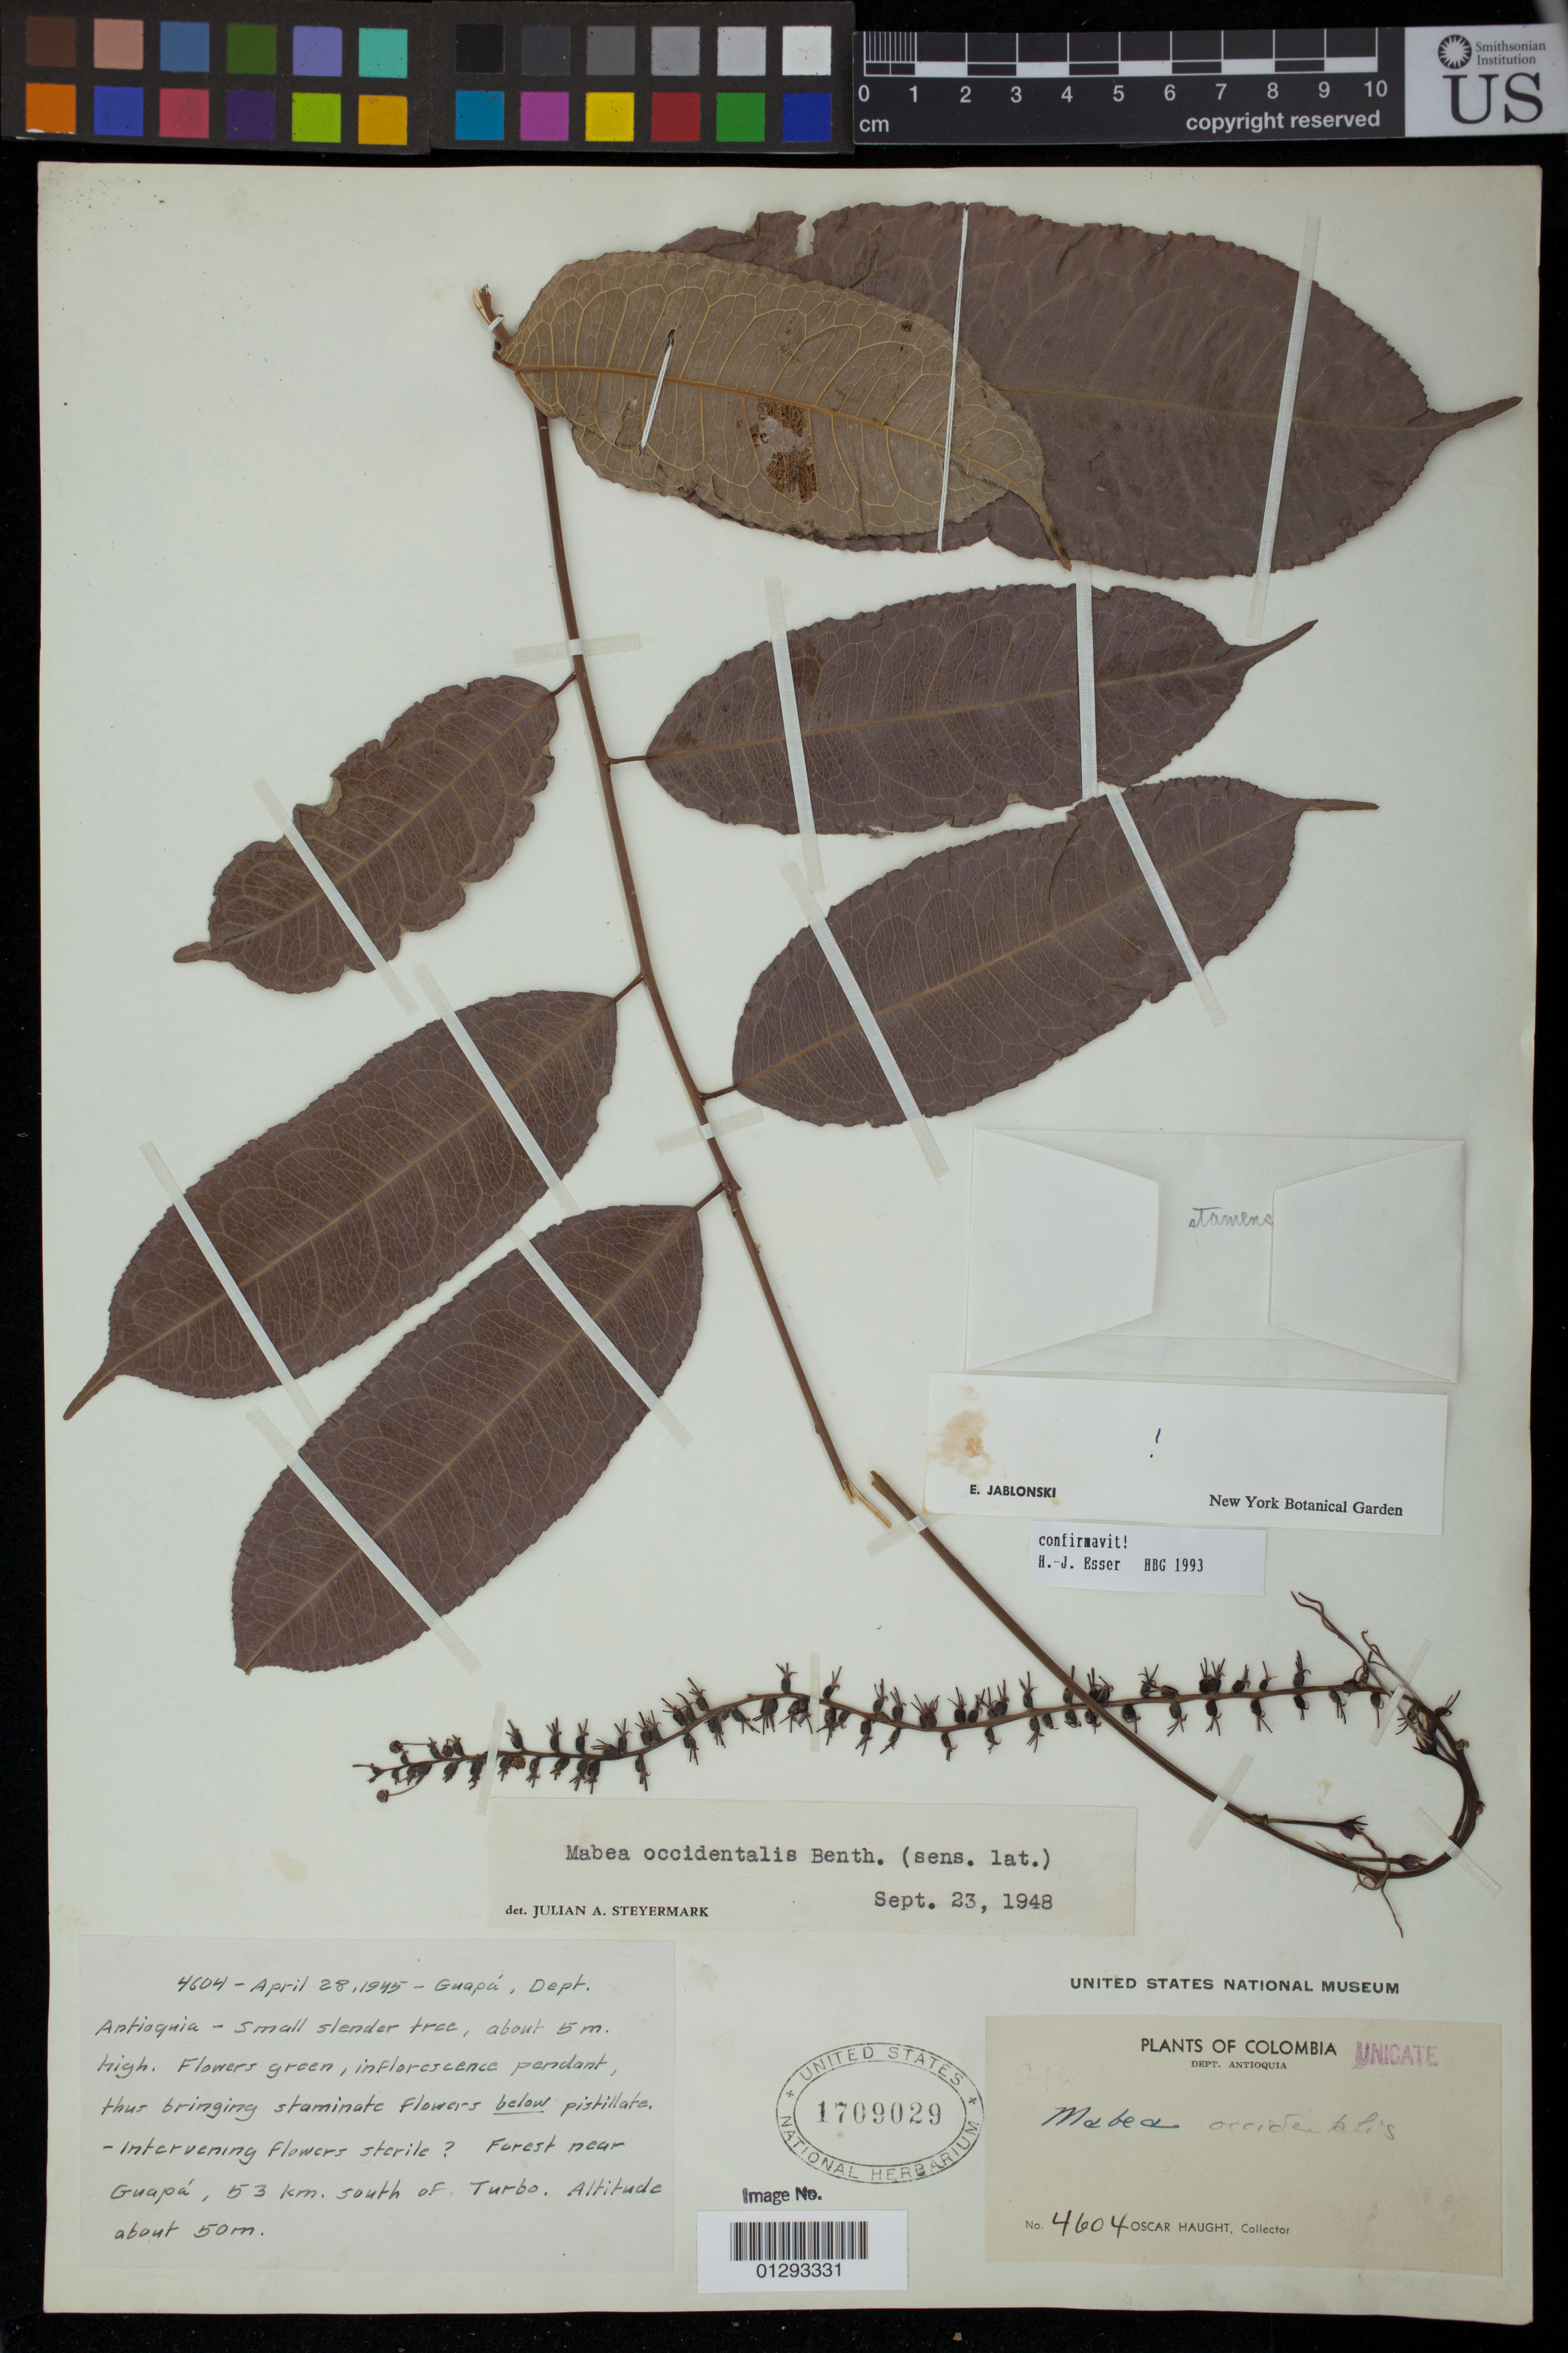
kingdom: Plantae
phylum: Tracheophyta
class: Magnoliopsida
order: Malpighiales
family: Euphorbiaceae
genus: Mabea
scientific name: Mabea occidentalis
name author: Benth.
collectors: O. Haught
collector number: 4604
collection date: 1945-04-28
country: Colombia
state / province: Antioquia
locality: Forest near Guapa, 53 km. south of Turbo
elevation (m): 50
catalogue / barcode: US 1709029